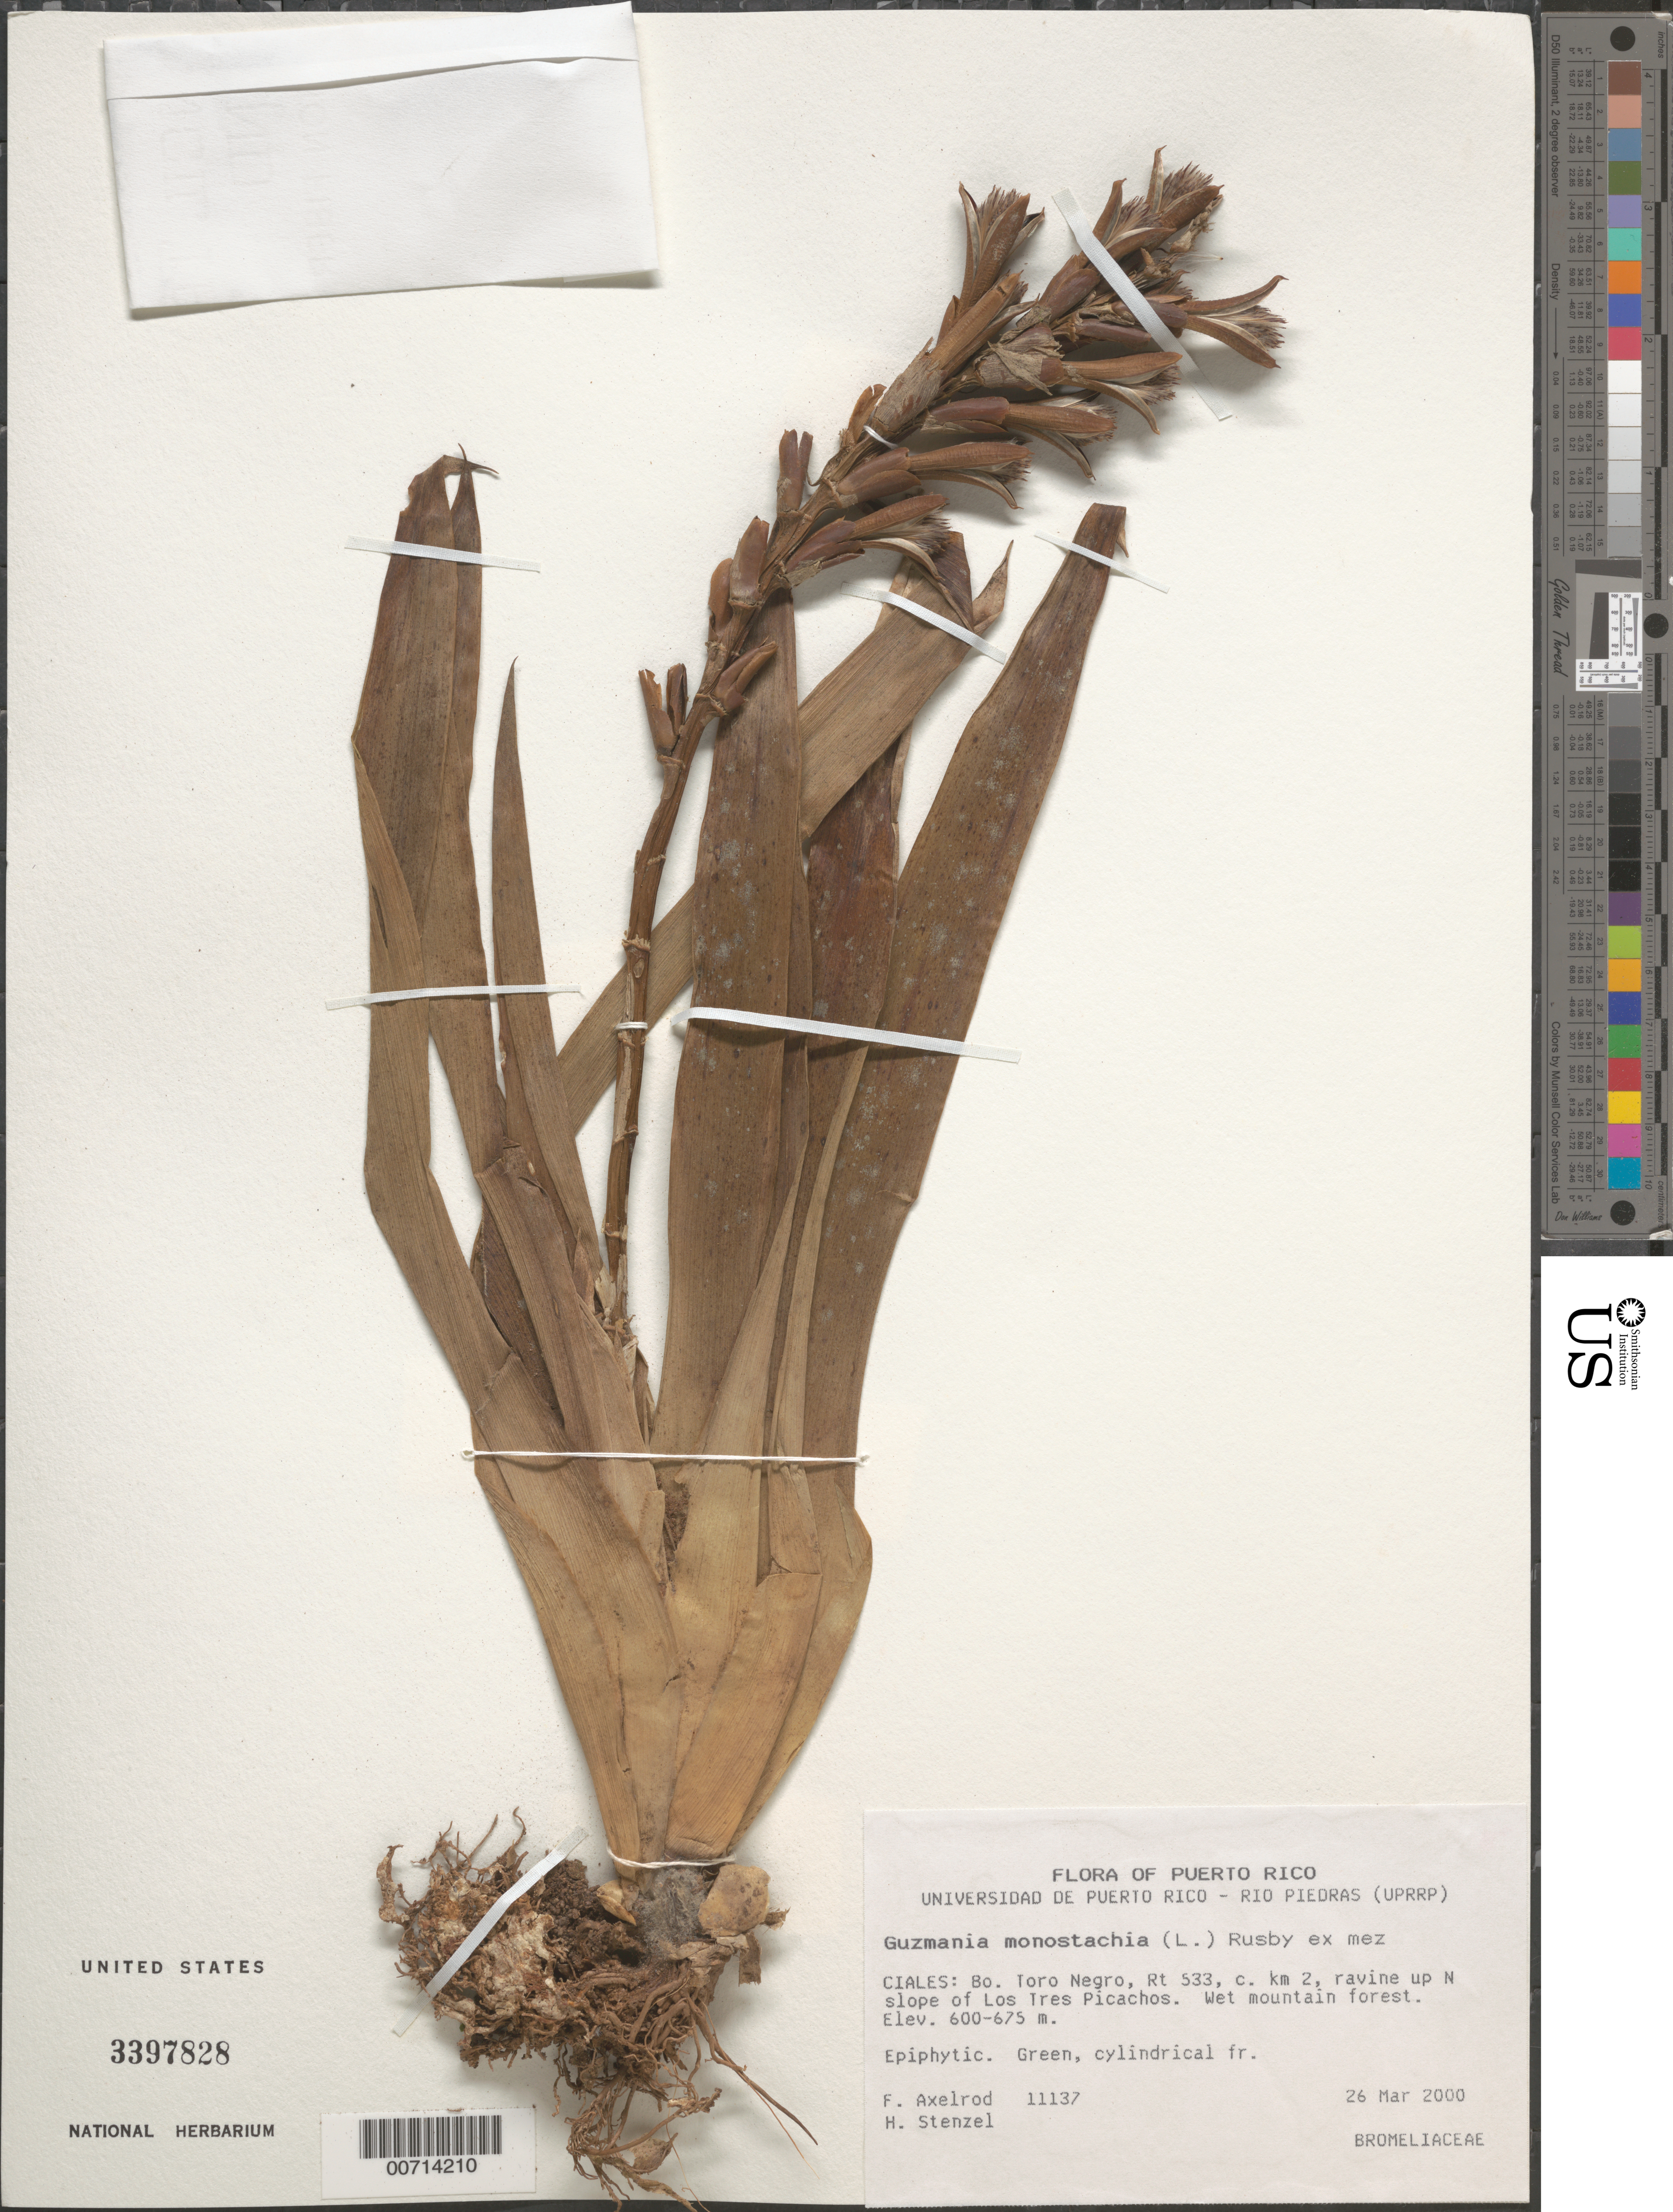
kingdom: Plantae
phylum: Tracheophyta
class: Liliopsida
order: Poales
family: Bromeliaceae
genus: Guzmania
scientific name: Guzmania monostachia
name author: (L.) Rusby ex Mez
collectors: F. S. Axelrod & H. Stenzel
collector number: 11137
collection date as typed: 26 Mar 2000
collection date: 2000-03-26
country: Puerto Rico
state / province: Ciales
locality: Ciales: Bo. Toro Negro, rte 533, c. km 2, ravine up N slope of Los Tres Picachos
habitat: Wet mountain forest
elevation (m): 600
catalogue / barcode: US 3397828